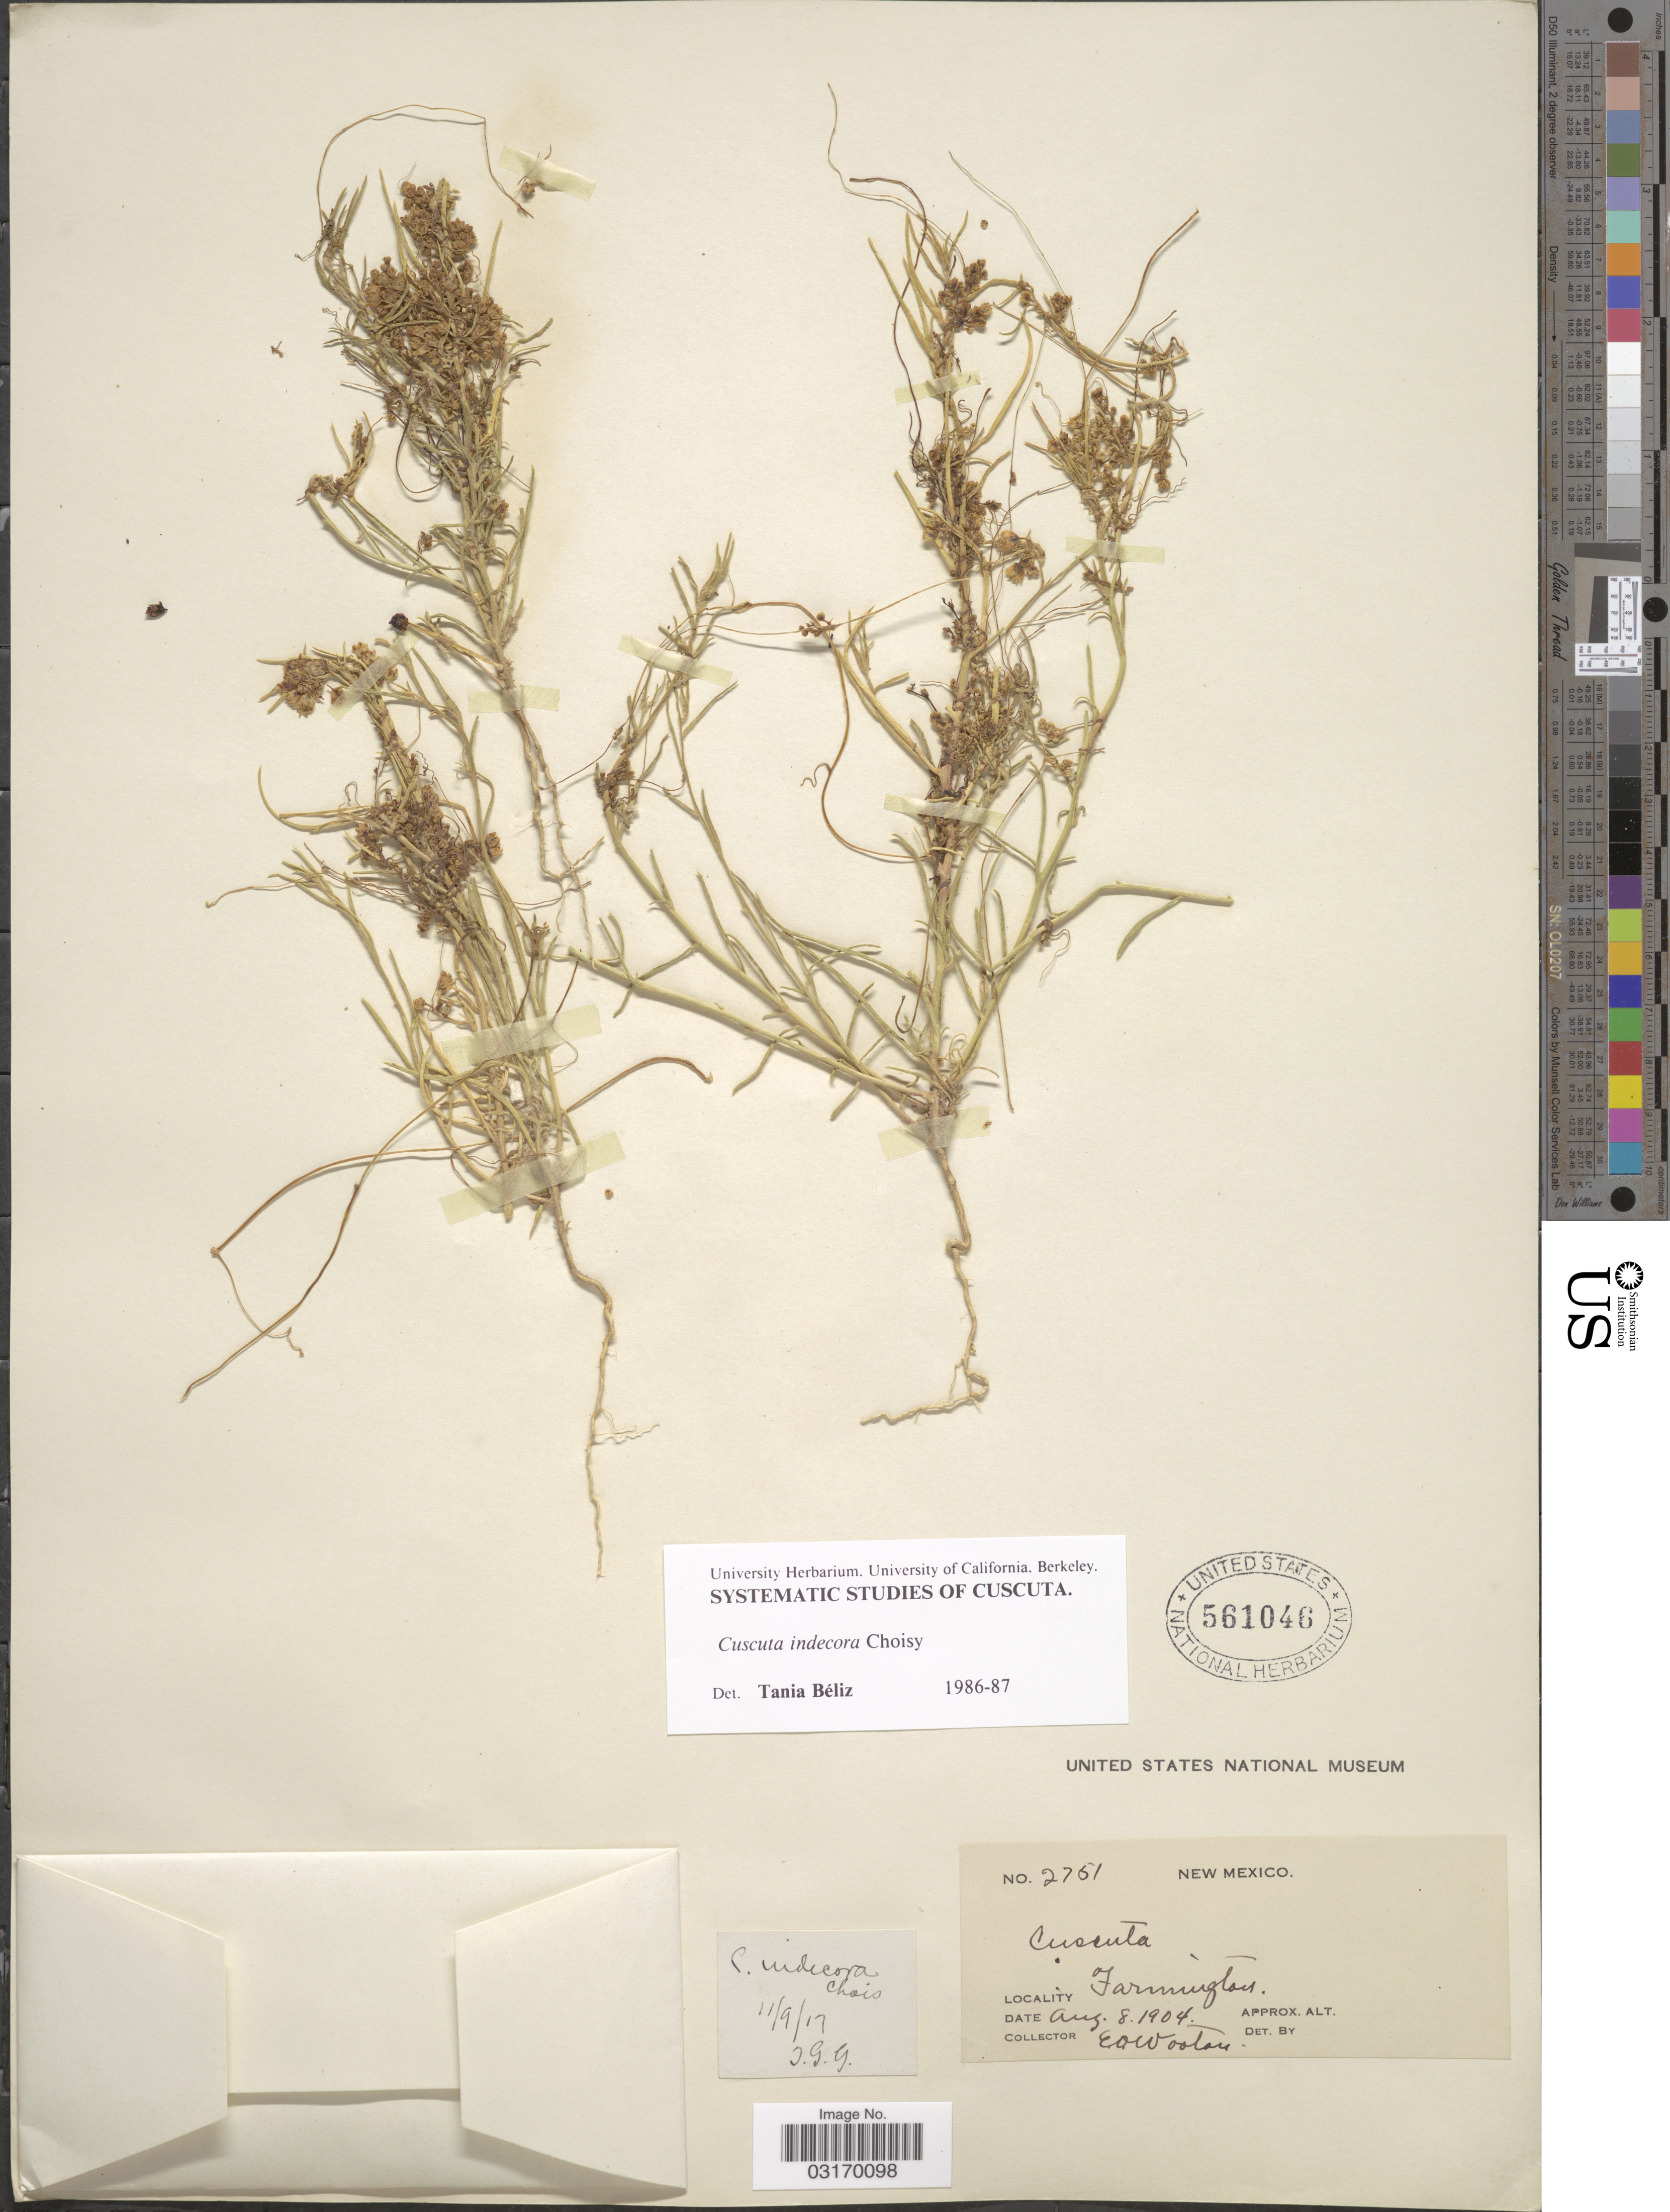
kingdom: Plantae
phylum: Tracheophyta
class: Magnoliopsida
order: Solanales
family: Convolvulaceae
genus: Cuscuta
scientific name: Cuscuta indecora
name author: Choisy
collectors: E. O. Wooton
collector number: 2751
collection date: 1904-08-08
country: United States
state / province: New Mexico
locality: Farmington.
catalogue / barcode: US 561046